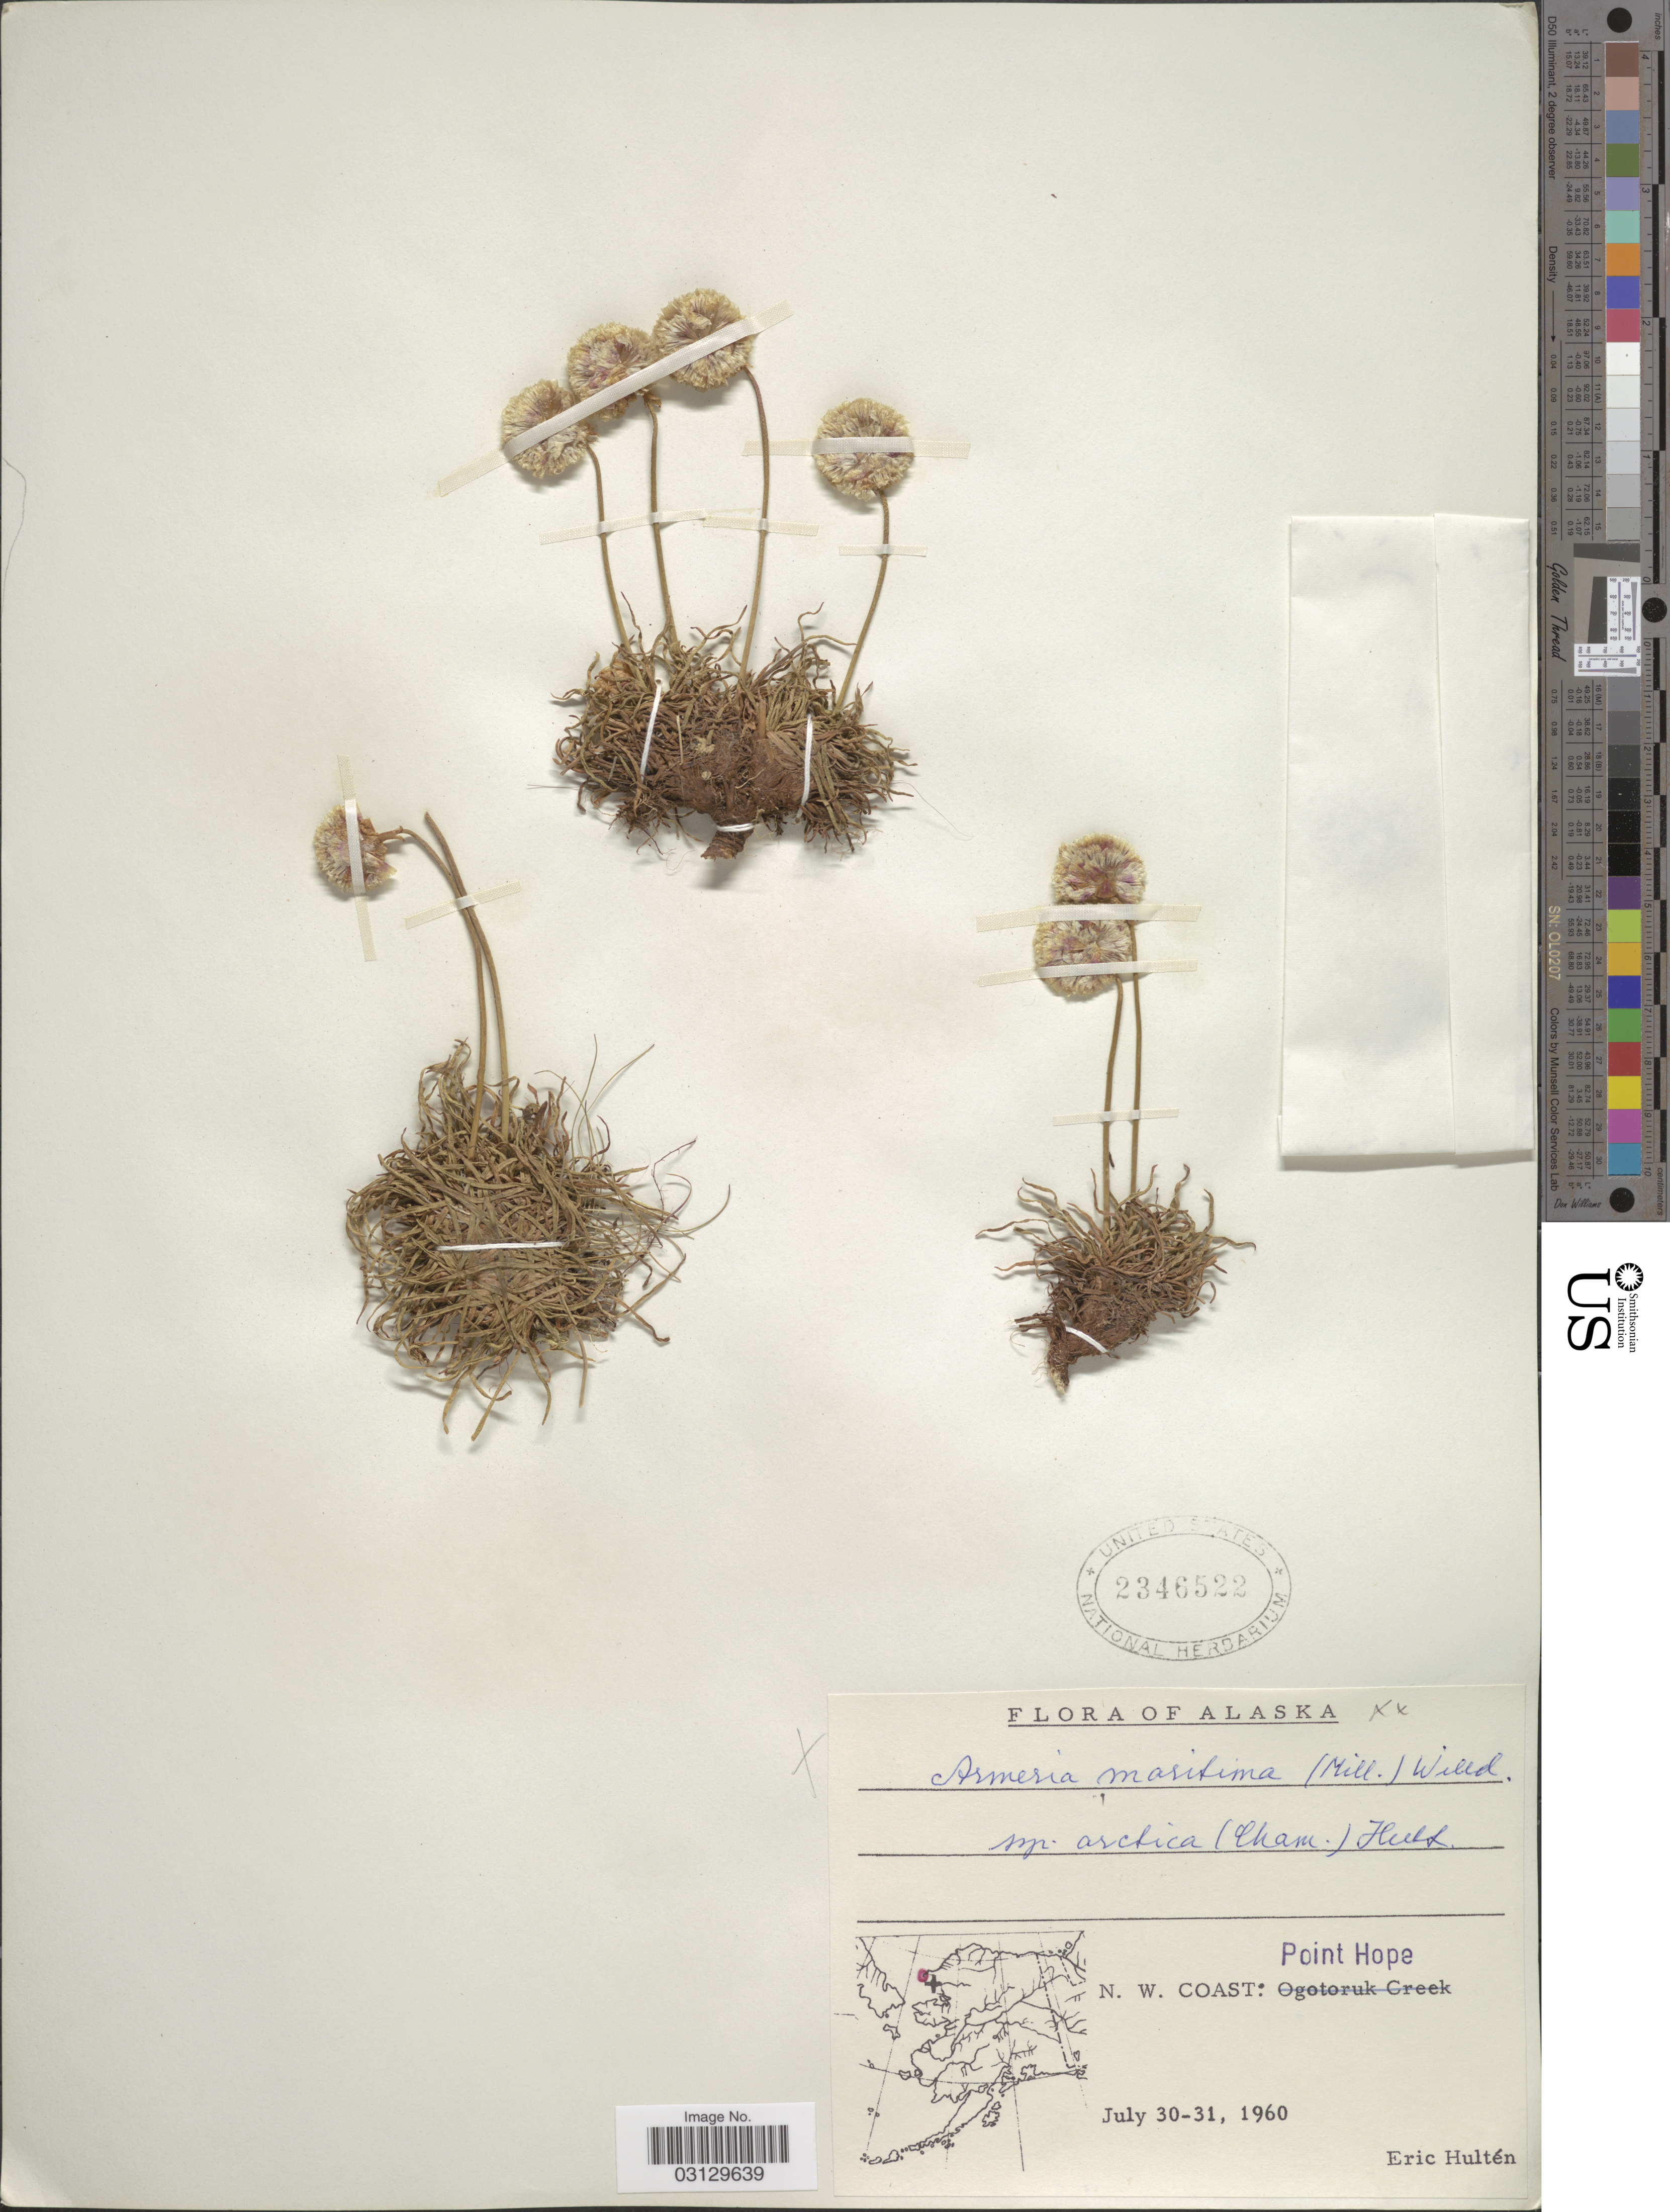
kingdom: Plantae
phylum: Tracheophyta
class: Magnoliopsida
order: Caryophyllales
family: Plumbaginaceae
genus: Armeria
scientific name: Armeria maritima subsp. sibirica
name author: (Turcz. ex Boiss.) Nyman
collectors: E. G. Hultén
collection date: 1960-07-30/1960-07-31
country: United States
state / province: Alaska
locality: N. W. Coast: Point Hope.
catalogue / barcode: US 2346522